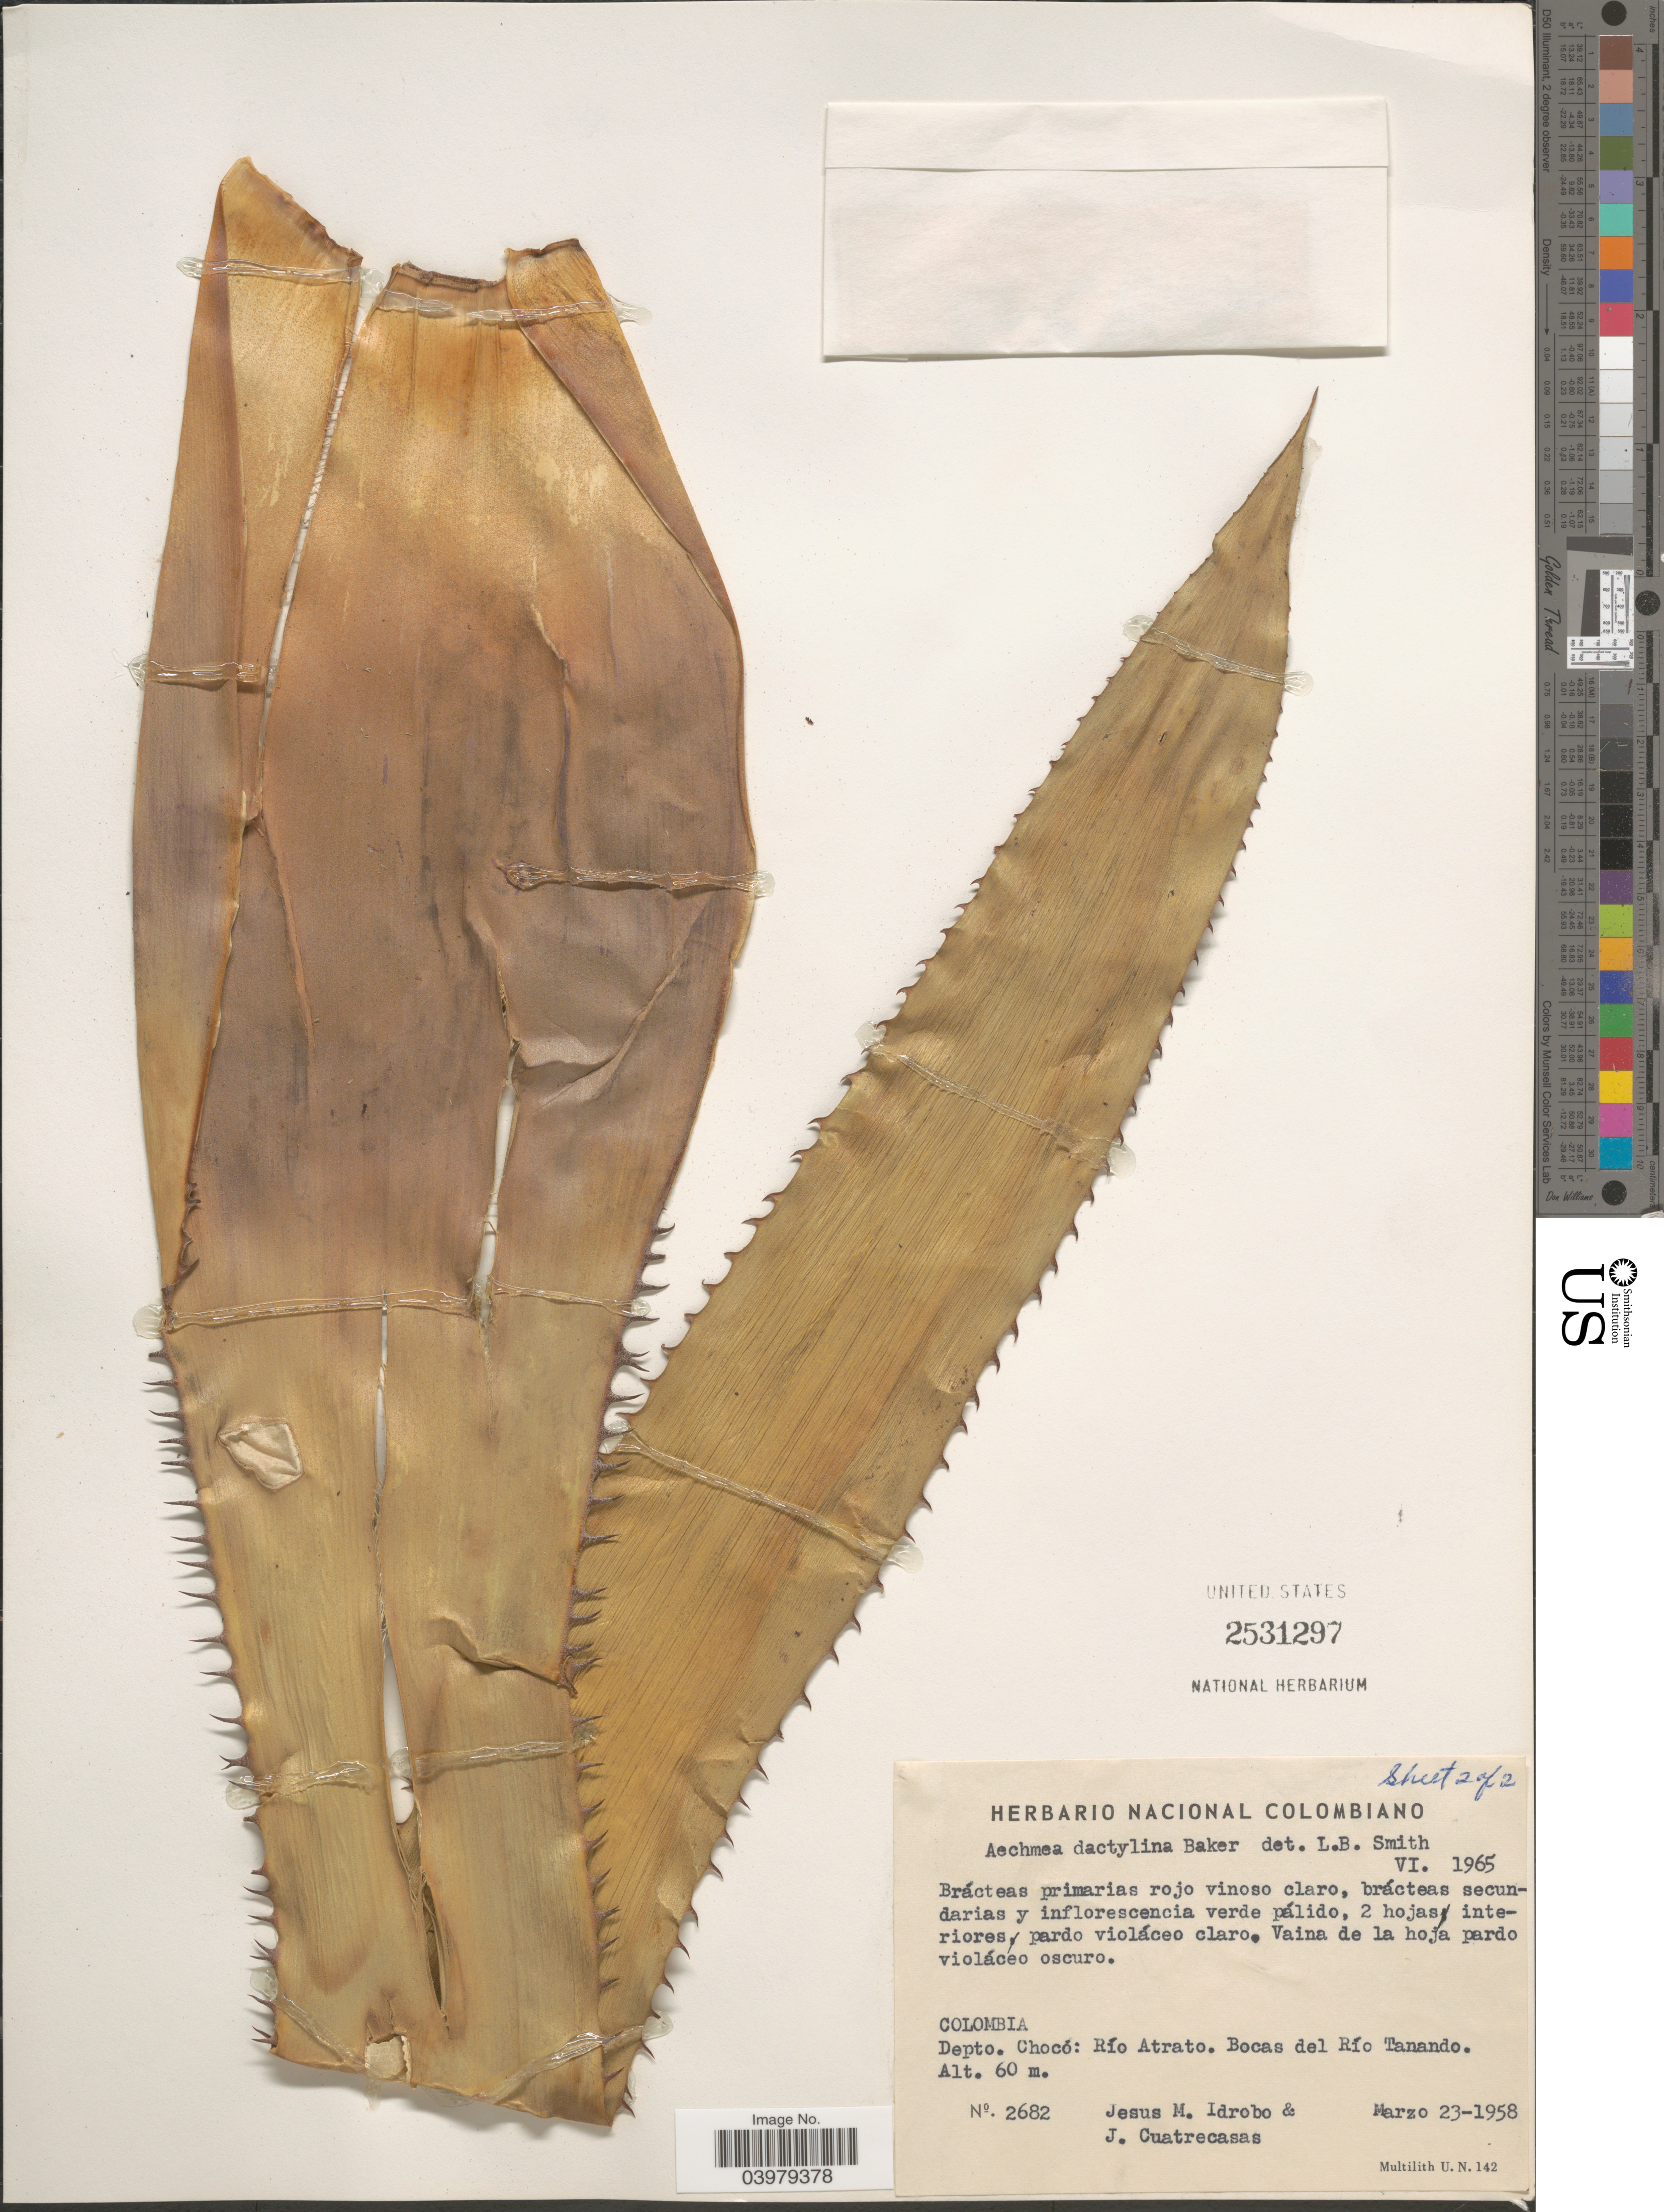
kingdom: Plantae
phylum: Tracheophyta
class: Liliopsida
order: Poales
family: Bromeliaceae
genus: Aechmea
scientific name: Aechmea dactylina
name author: Baker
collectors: J. M. Idrobo & J. Cuatrecasas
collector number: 2682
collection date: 1958-03-23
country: Colombia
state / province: Chocó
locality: Depto. Chocó: Río Atrato. Bocas del Río Tanando.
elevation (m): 60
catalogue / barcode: US 2531297